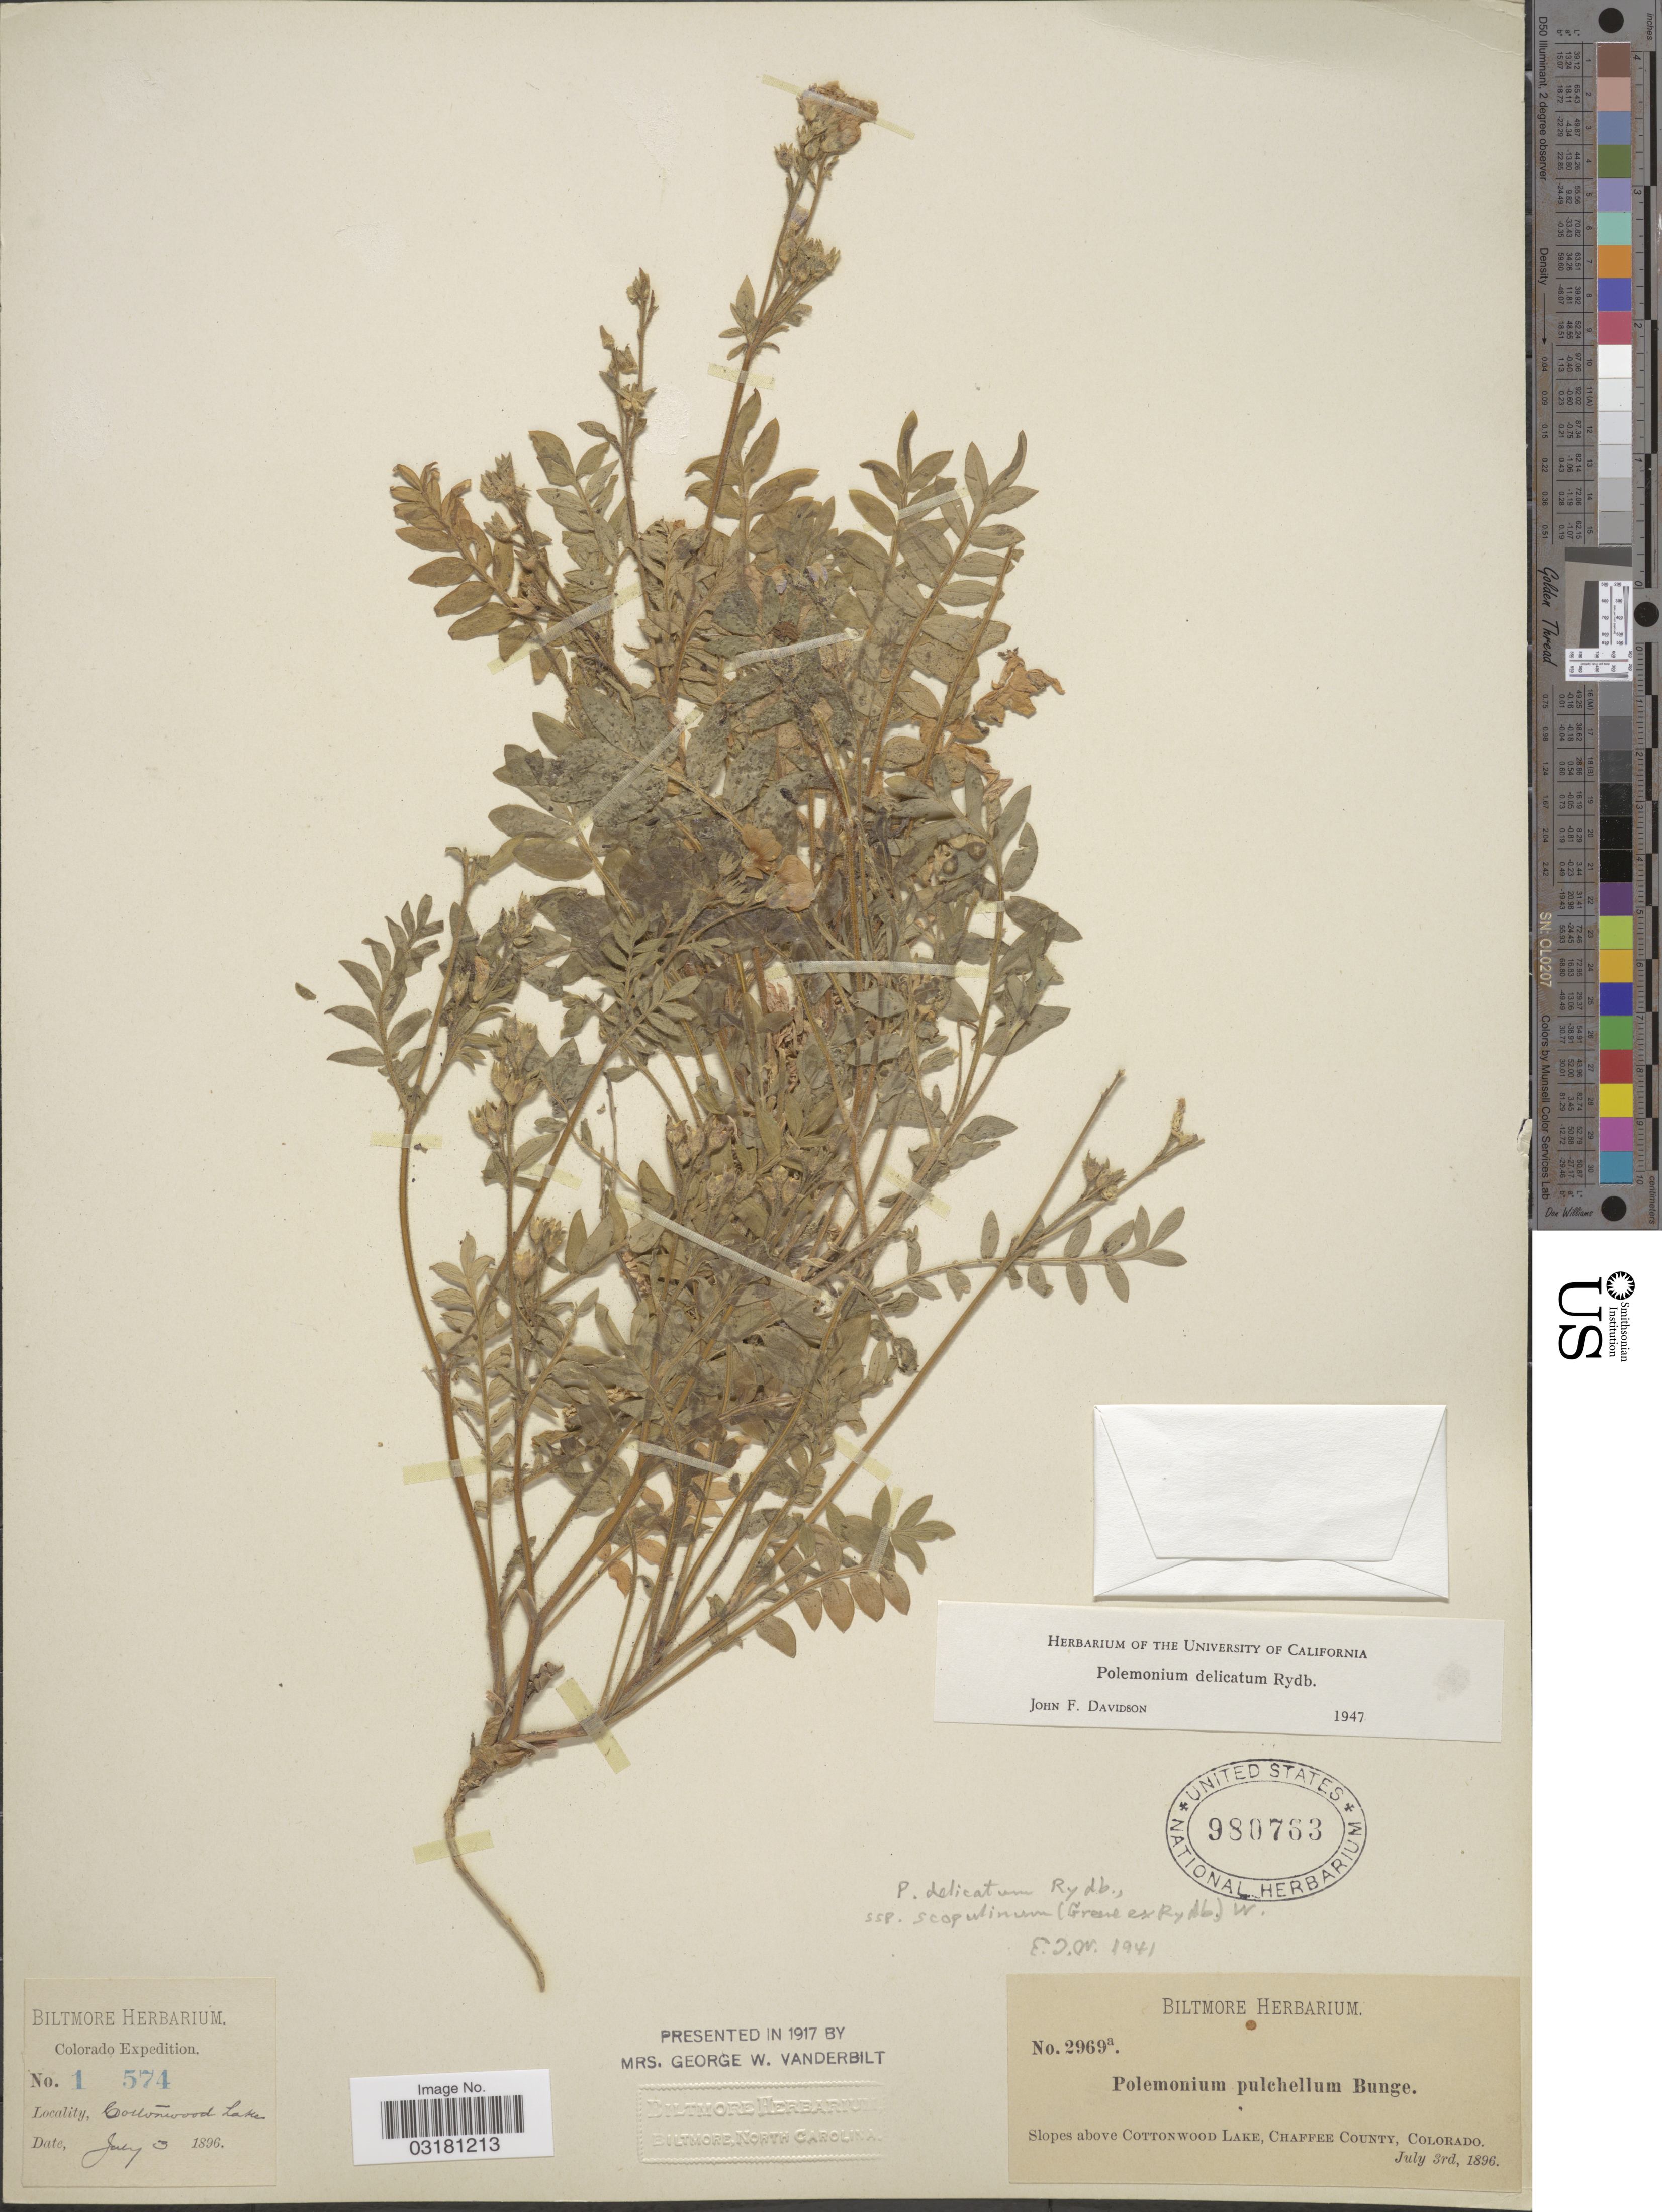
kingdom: Plantae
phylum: Tracheophyta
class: Magnoliopsida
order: Ericales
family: Polemoniaceae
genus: Polemonium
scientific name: Polemonium delicatum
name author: Rydb.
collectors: ex herb. Biltmore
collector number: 1574/2969a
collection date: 1896-07-03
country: United States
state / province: Colorado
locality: Slopes above Cottonwood Lake, Chafee County. Cottonwood Lake.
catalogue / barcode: US 980763